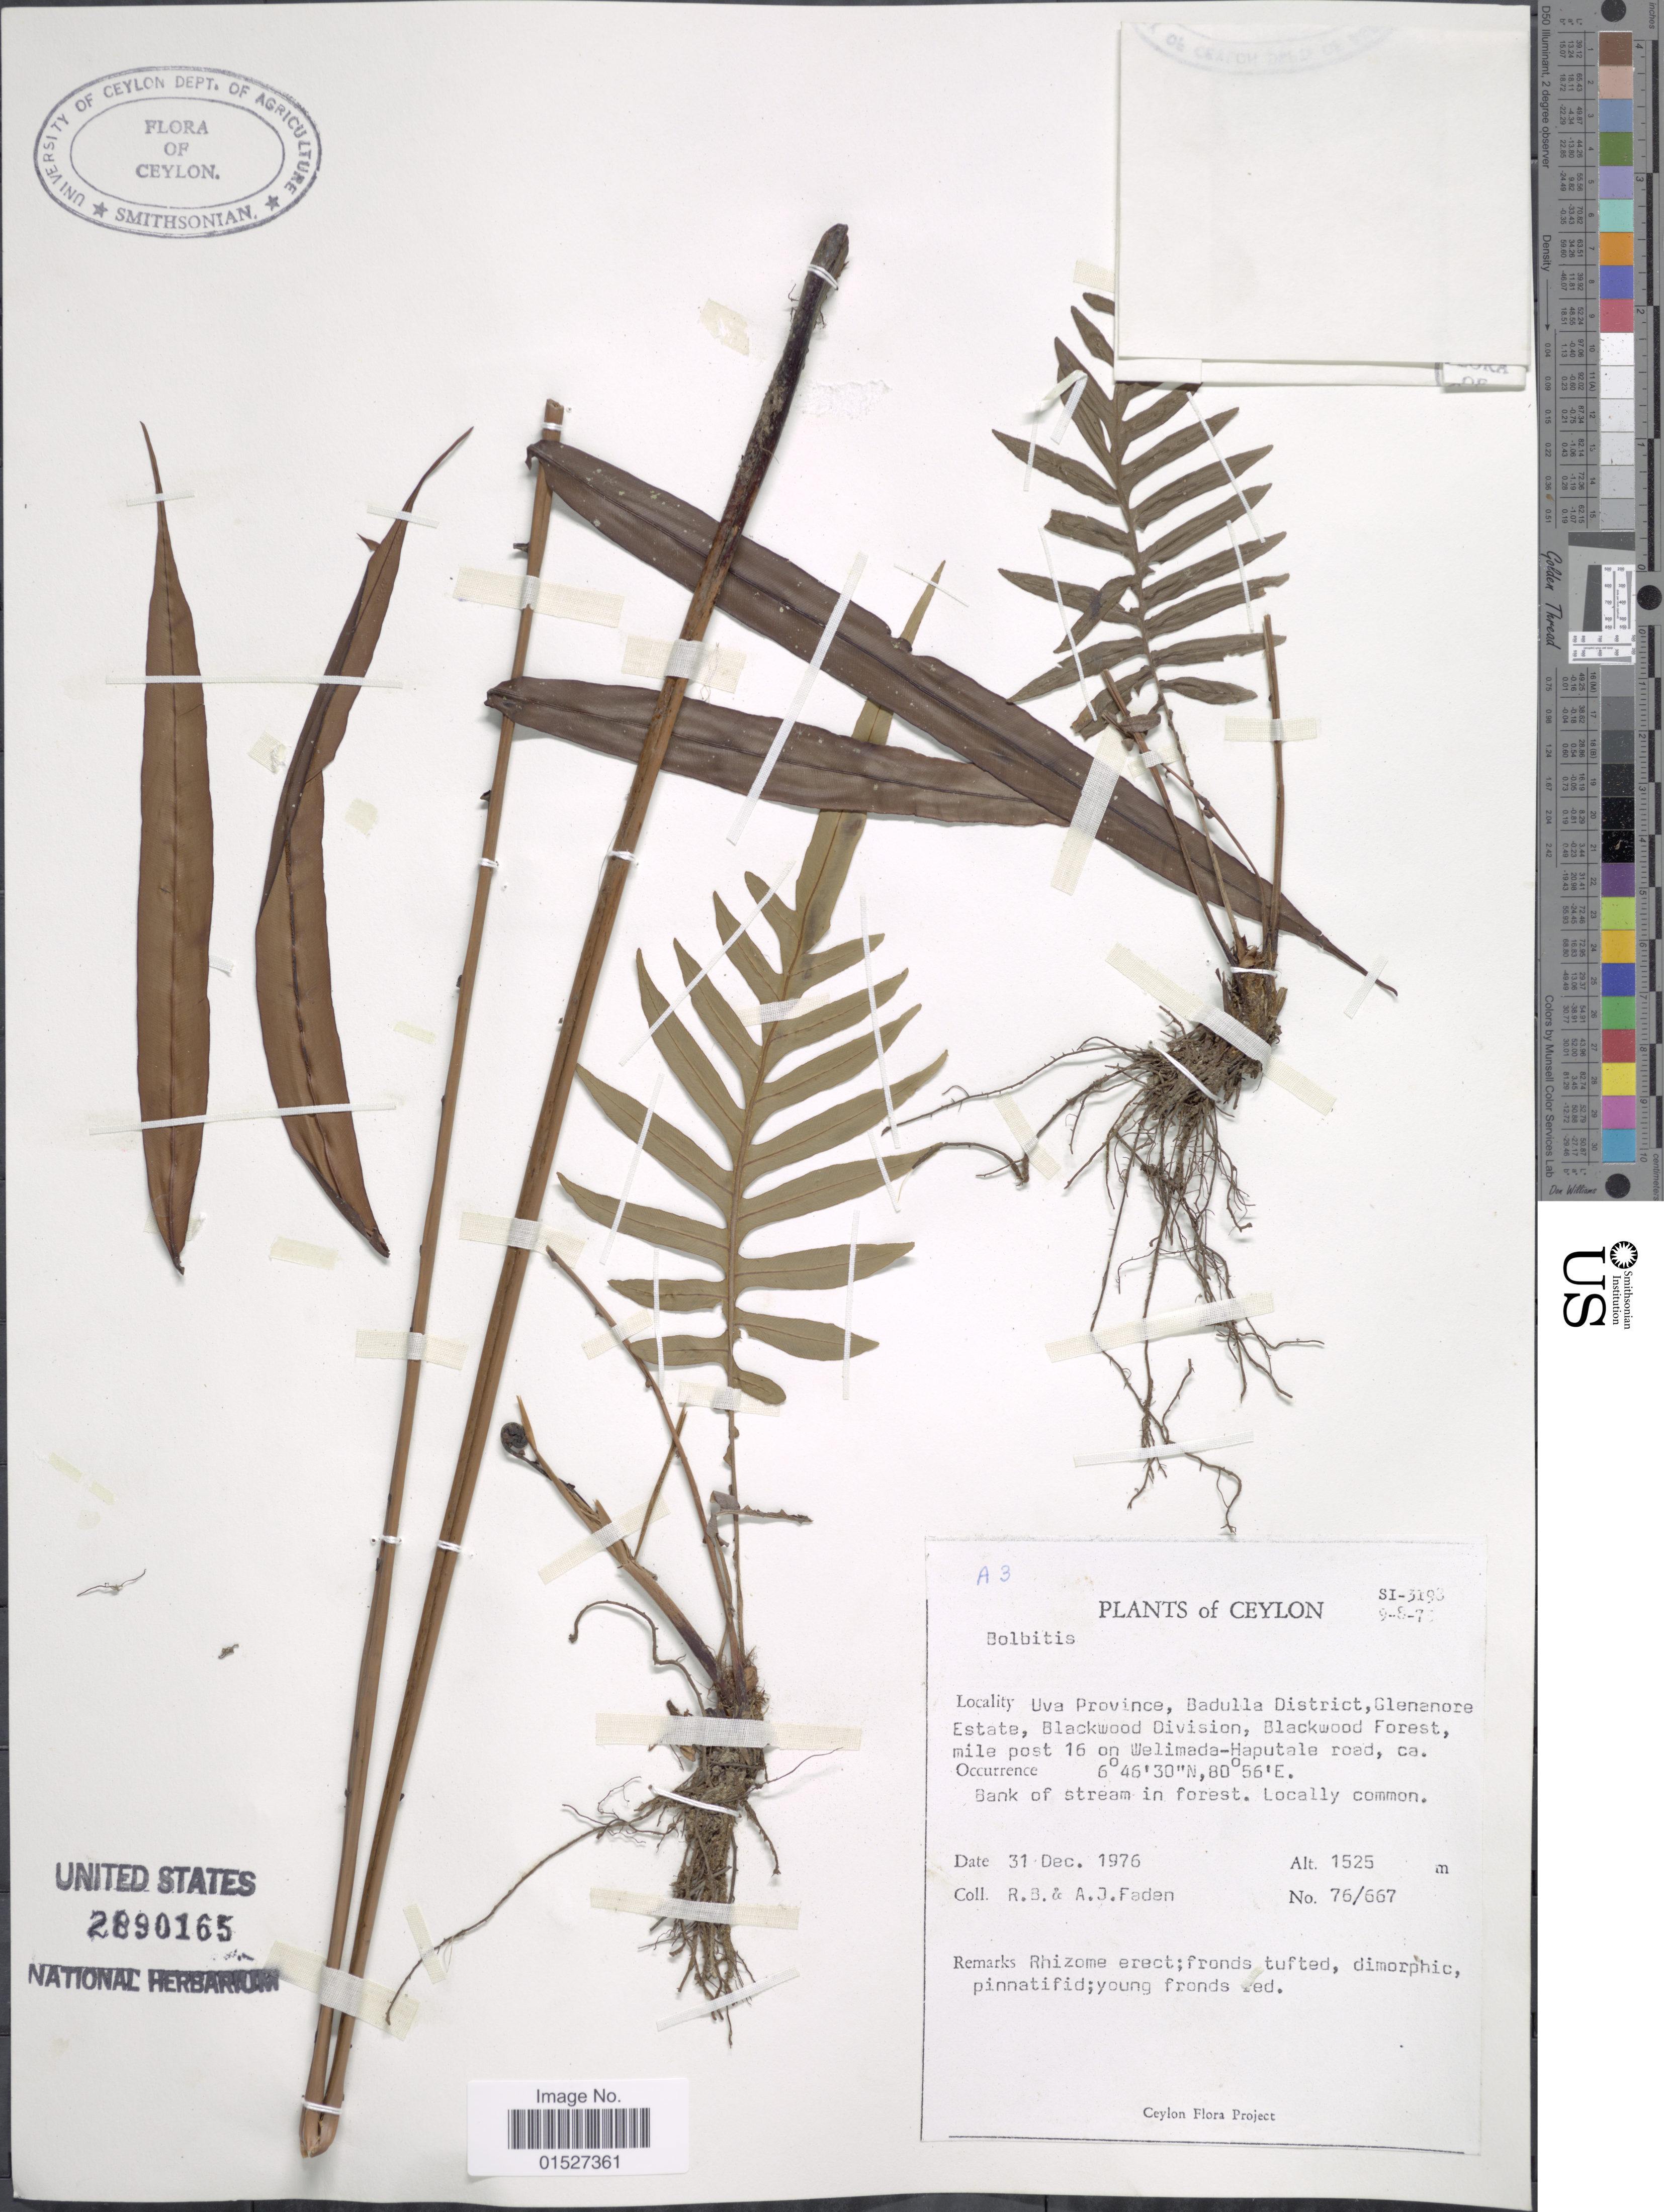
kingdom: Plantae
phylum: Tracheophyta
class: Polypodiopsida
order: Polypodiales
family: Blechnaceae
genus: Blechnum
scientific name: Blechnum orientale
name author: L.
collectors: R. B. Faden & A. J. Faden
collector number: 76/667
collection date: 1976-12-31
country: Sri Lanka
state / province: Uva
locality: Uva Province. Badulla District, Glenanore Estate, Blackwood Division, Blackwood Forest, mile post 16 on Welimada-Haputale road.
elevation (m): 1525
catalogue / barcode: US 2890165